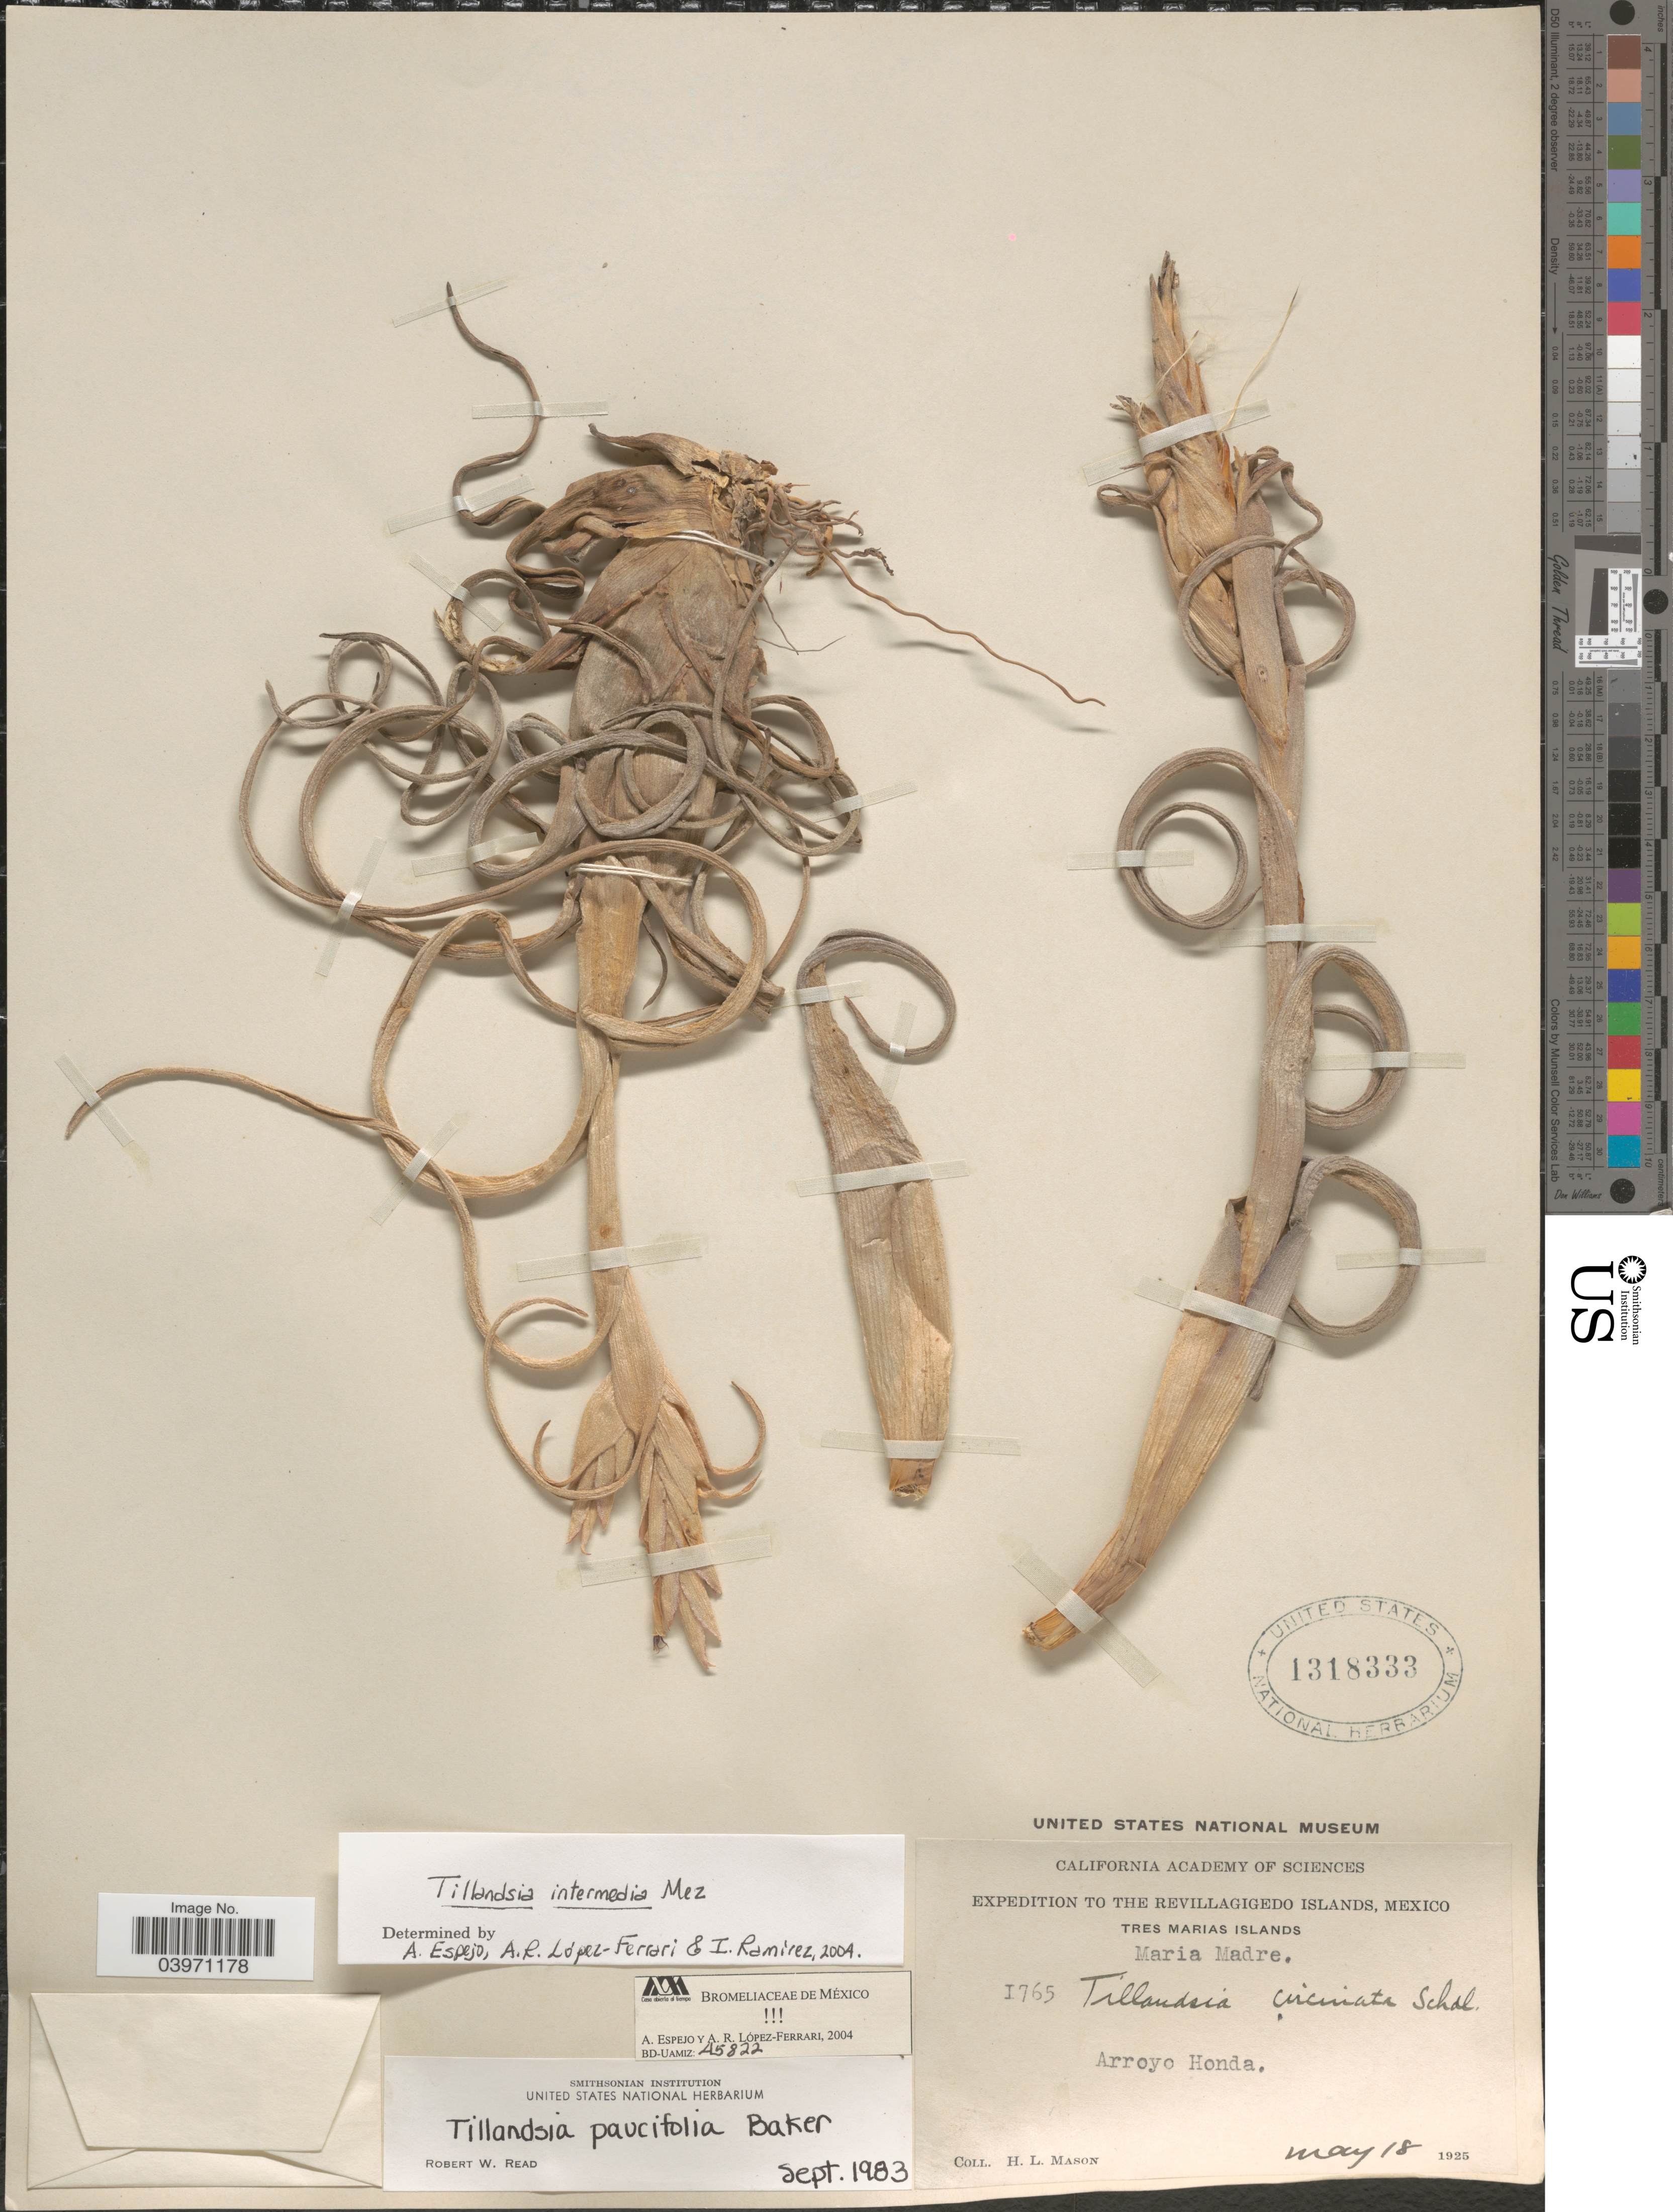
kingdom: Plantae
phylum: Tracheophyta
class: Liliopsida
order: Poales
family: Bromeliaceae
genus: Tillandsia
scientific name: Tillandsia intermedia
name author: Mez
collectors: H. L. Mason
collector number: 1765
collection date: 1925-05-18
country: Mexico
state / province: Nayarit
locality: The Revillagigedo Islands. Tres Marias Islands. Maria Madre. Arroyo Honda.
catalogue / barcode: US 1318333